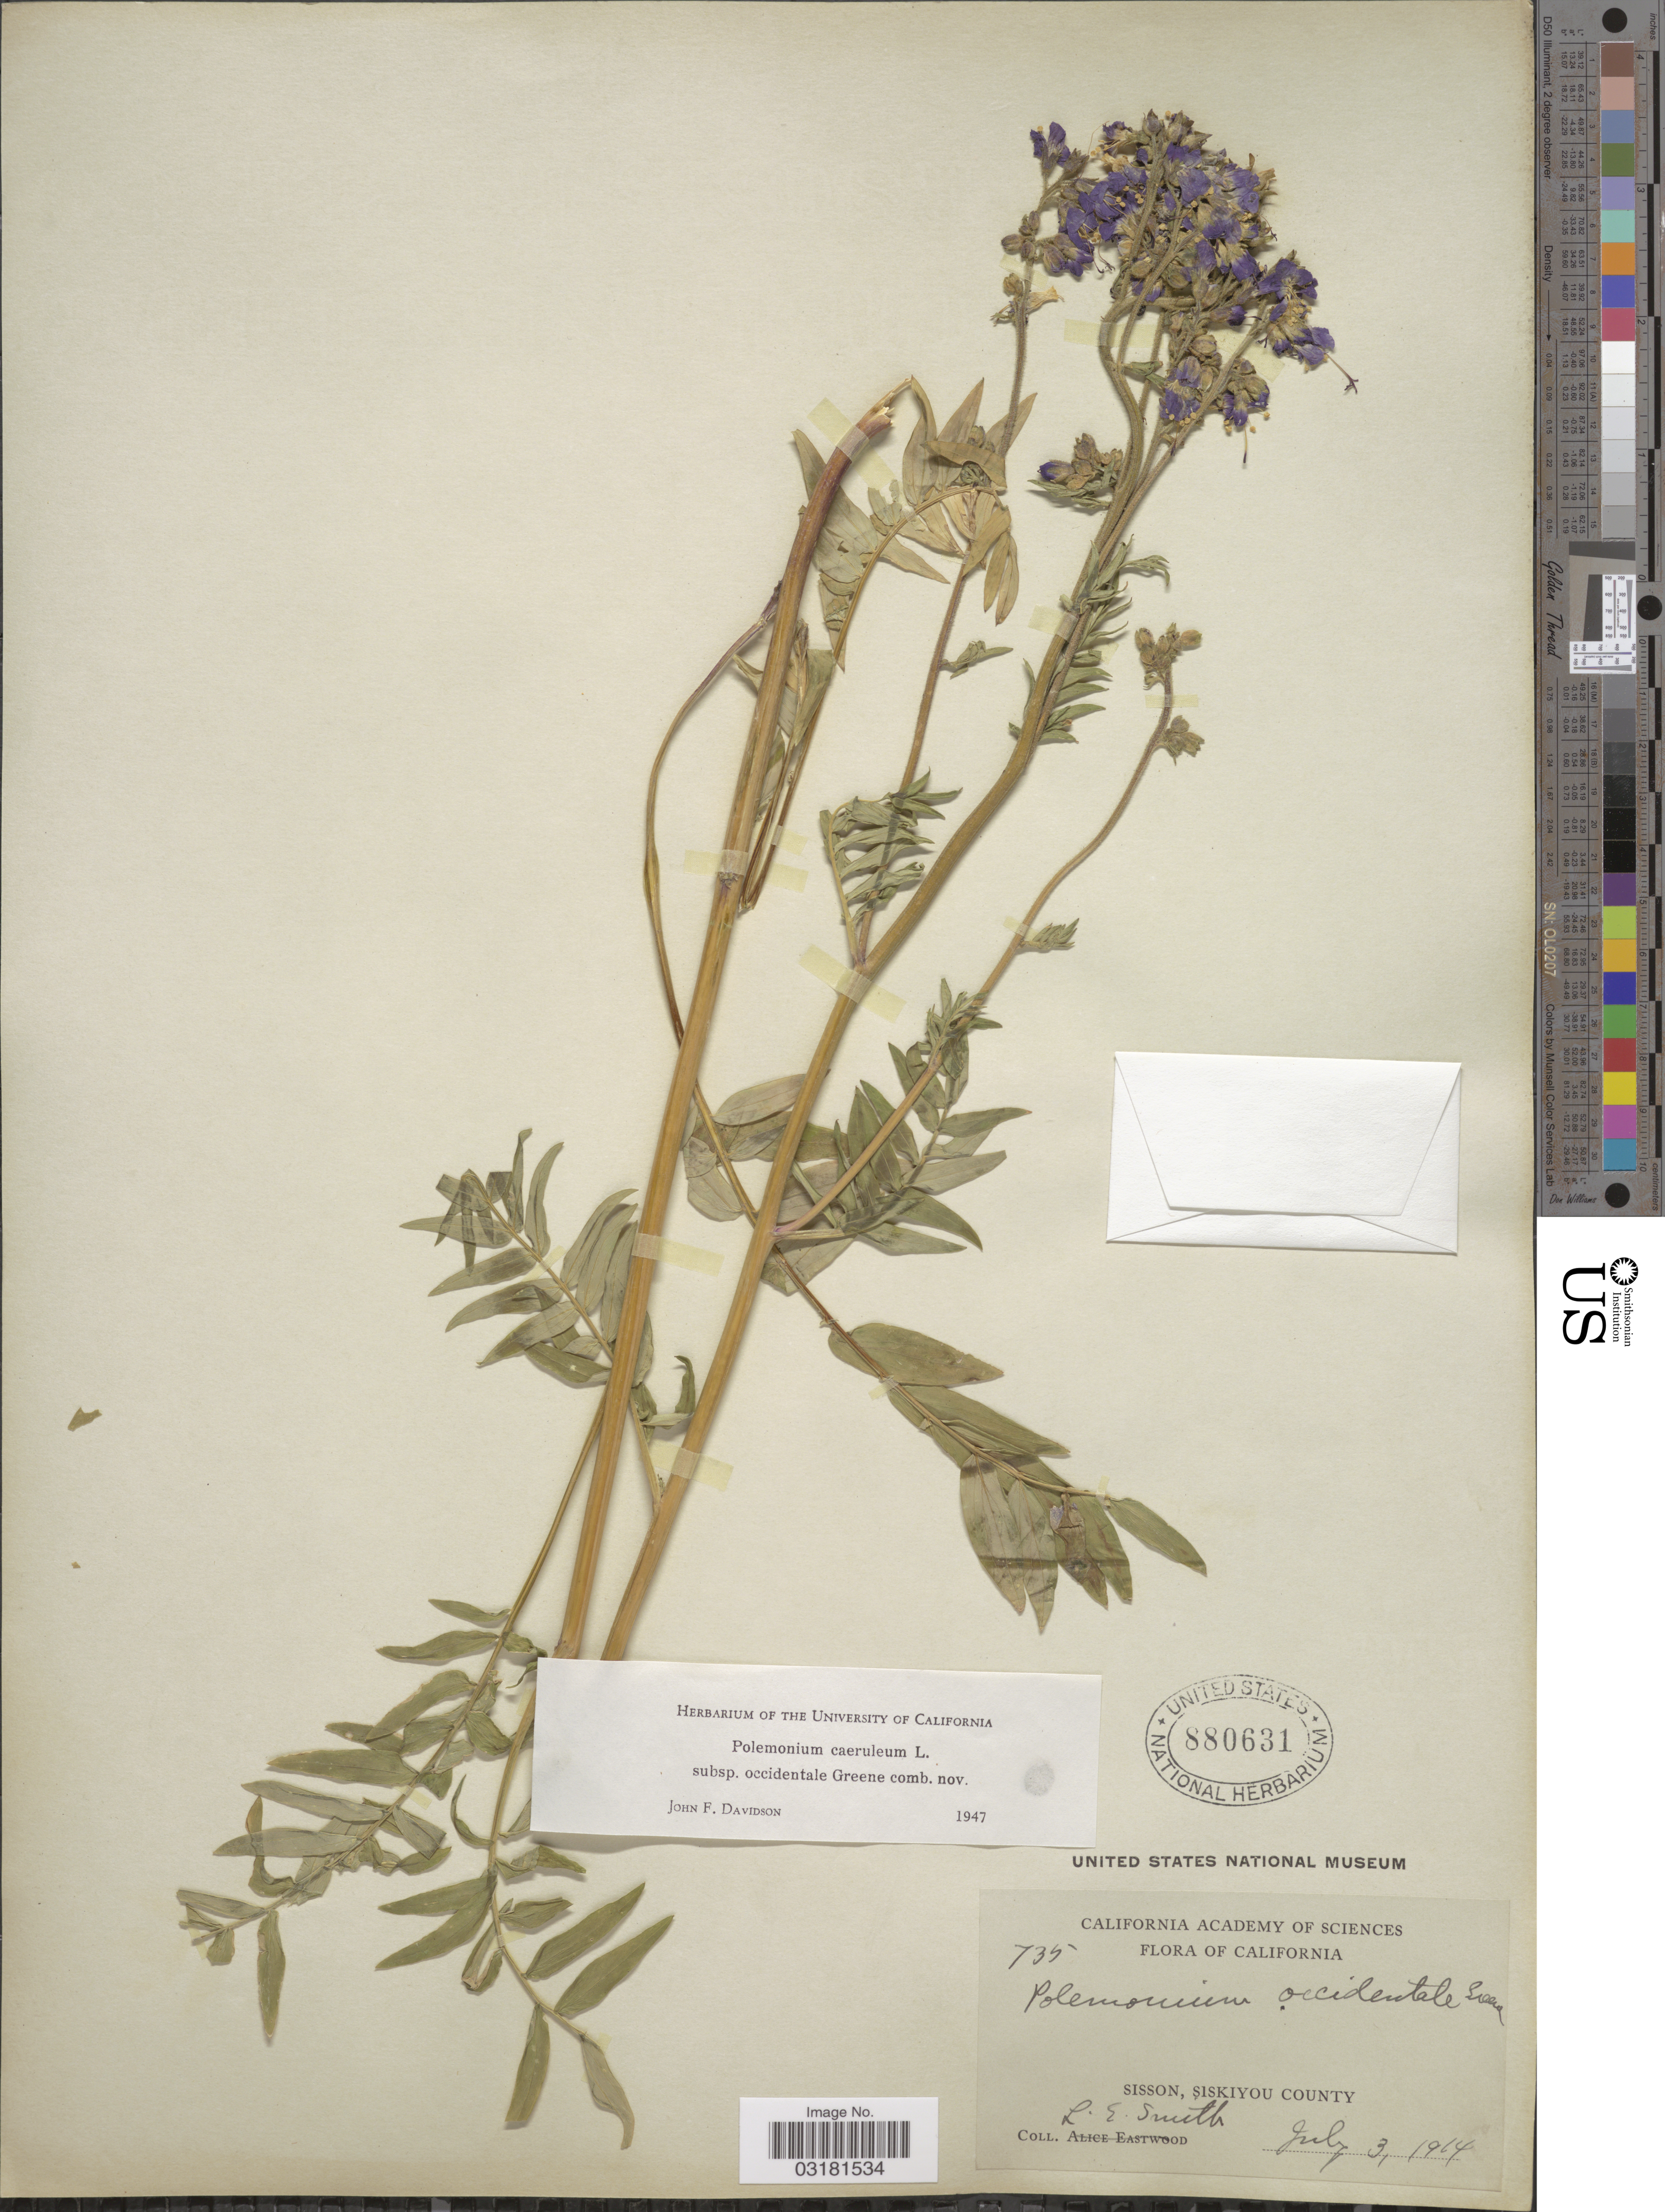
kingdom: Plantae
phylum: Tracheophyta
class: Magnoliopsida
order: Ericales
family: Polemoniaceae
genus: Polemonium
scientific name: Polemonium occidentale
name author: Greene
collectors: L. E. Smith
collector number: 735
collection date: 1964-07-03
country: United States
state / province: California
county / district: Siskiyou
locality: Sisson, Siskiyou County.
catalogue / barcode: US 880631